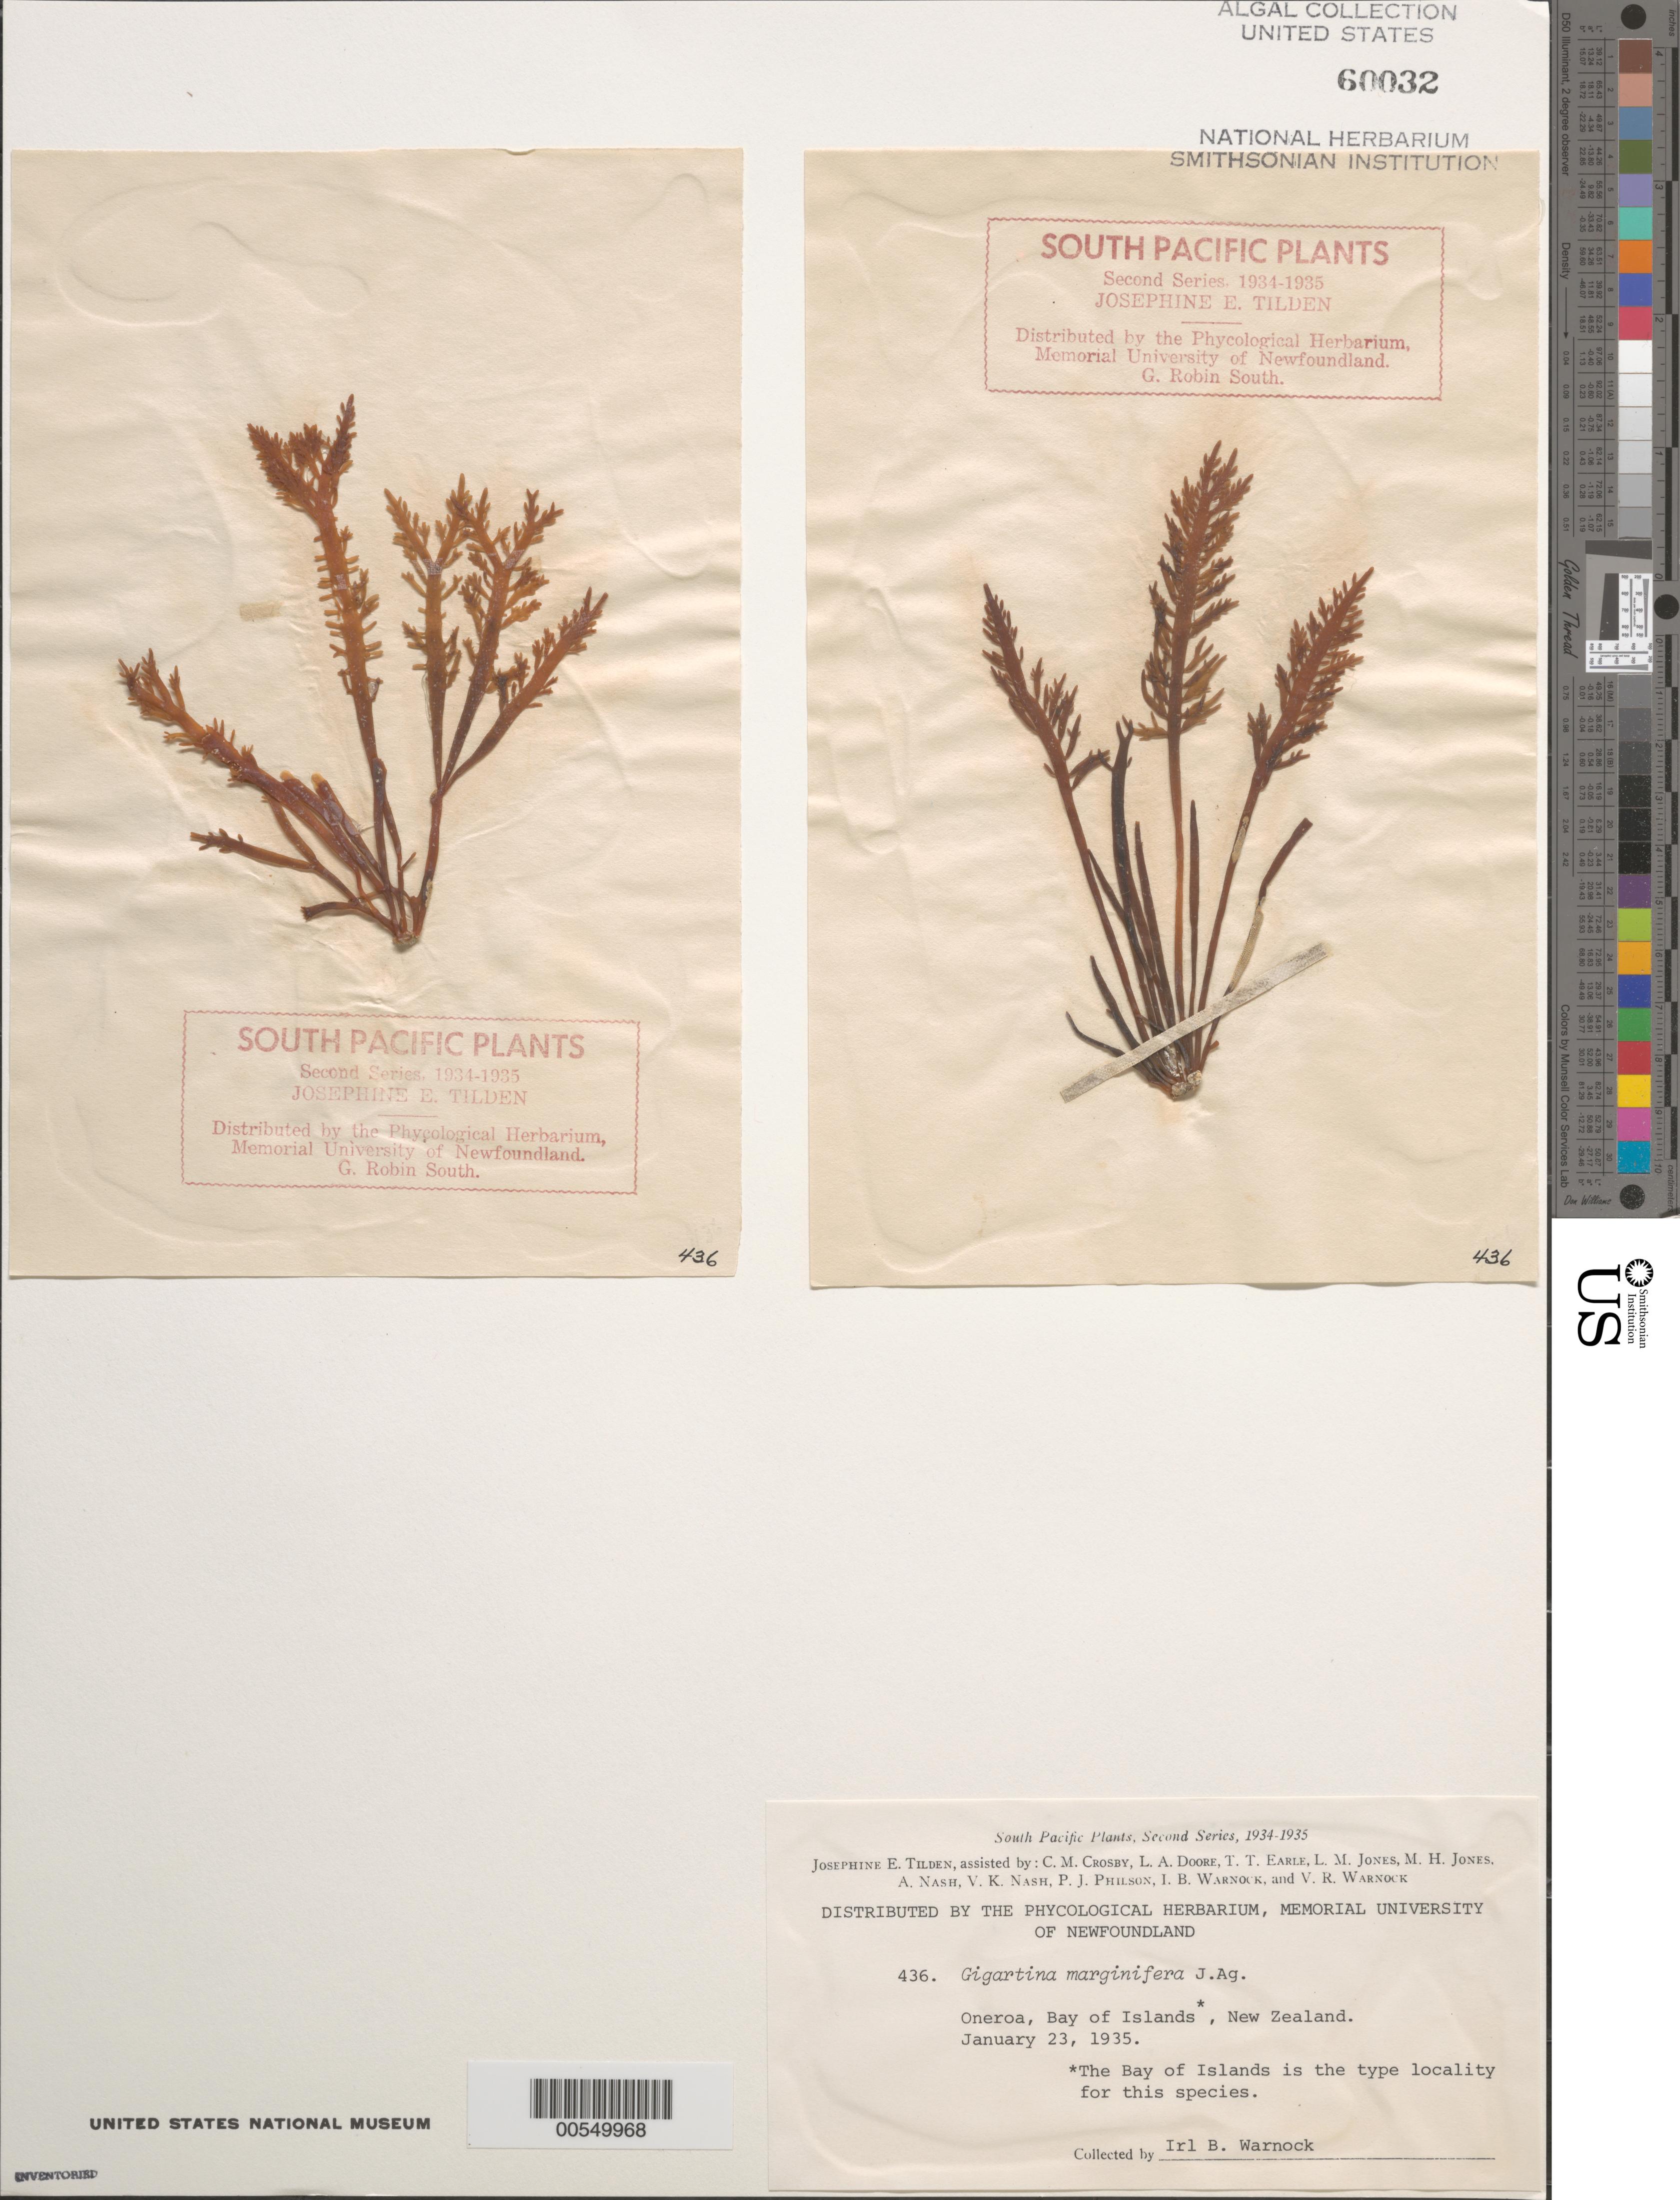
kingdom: Plantae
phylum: Rhodophyta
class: Florideophyceae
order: Gigartinales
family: Gigartinaceae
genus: Gigartina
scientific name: Gigartina marginifera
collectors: I. Warnock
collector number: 436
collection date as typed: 23 Jan 1935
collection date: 1935-01-23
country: New Zealand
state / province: Northland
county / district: Far North District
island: North Island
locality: Bay of Islands, Oneroa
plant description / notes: Tilden, South Pacific Plants, Second Series, 1934-1935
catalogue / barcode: US 60032